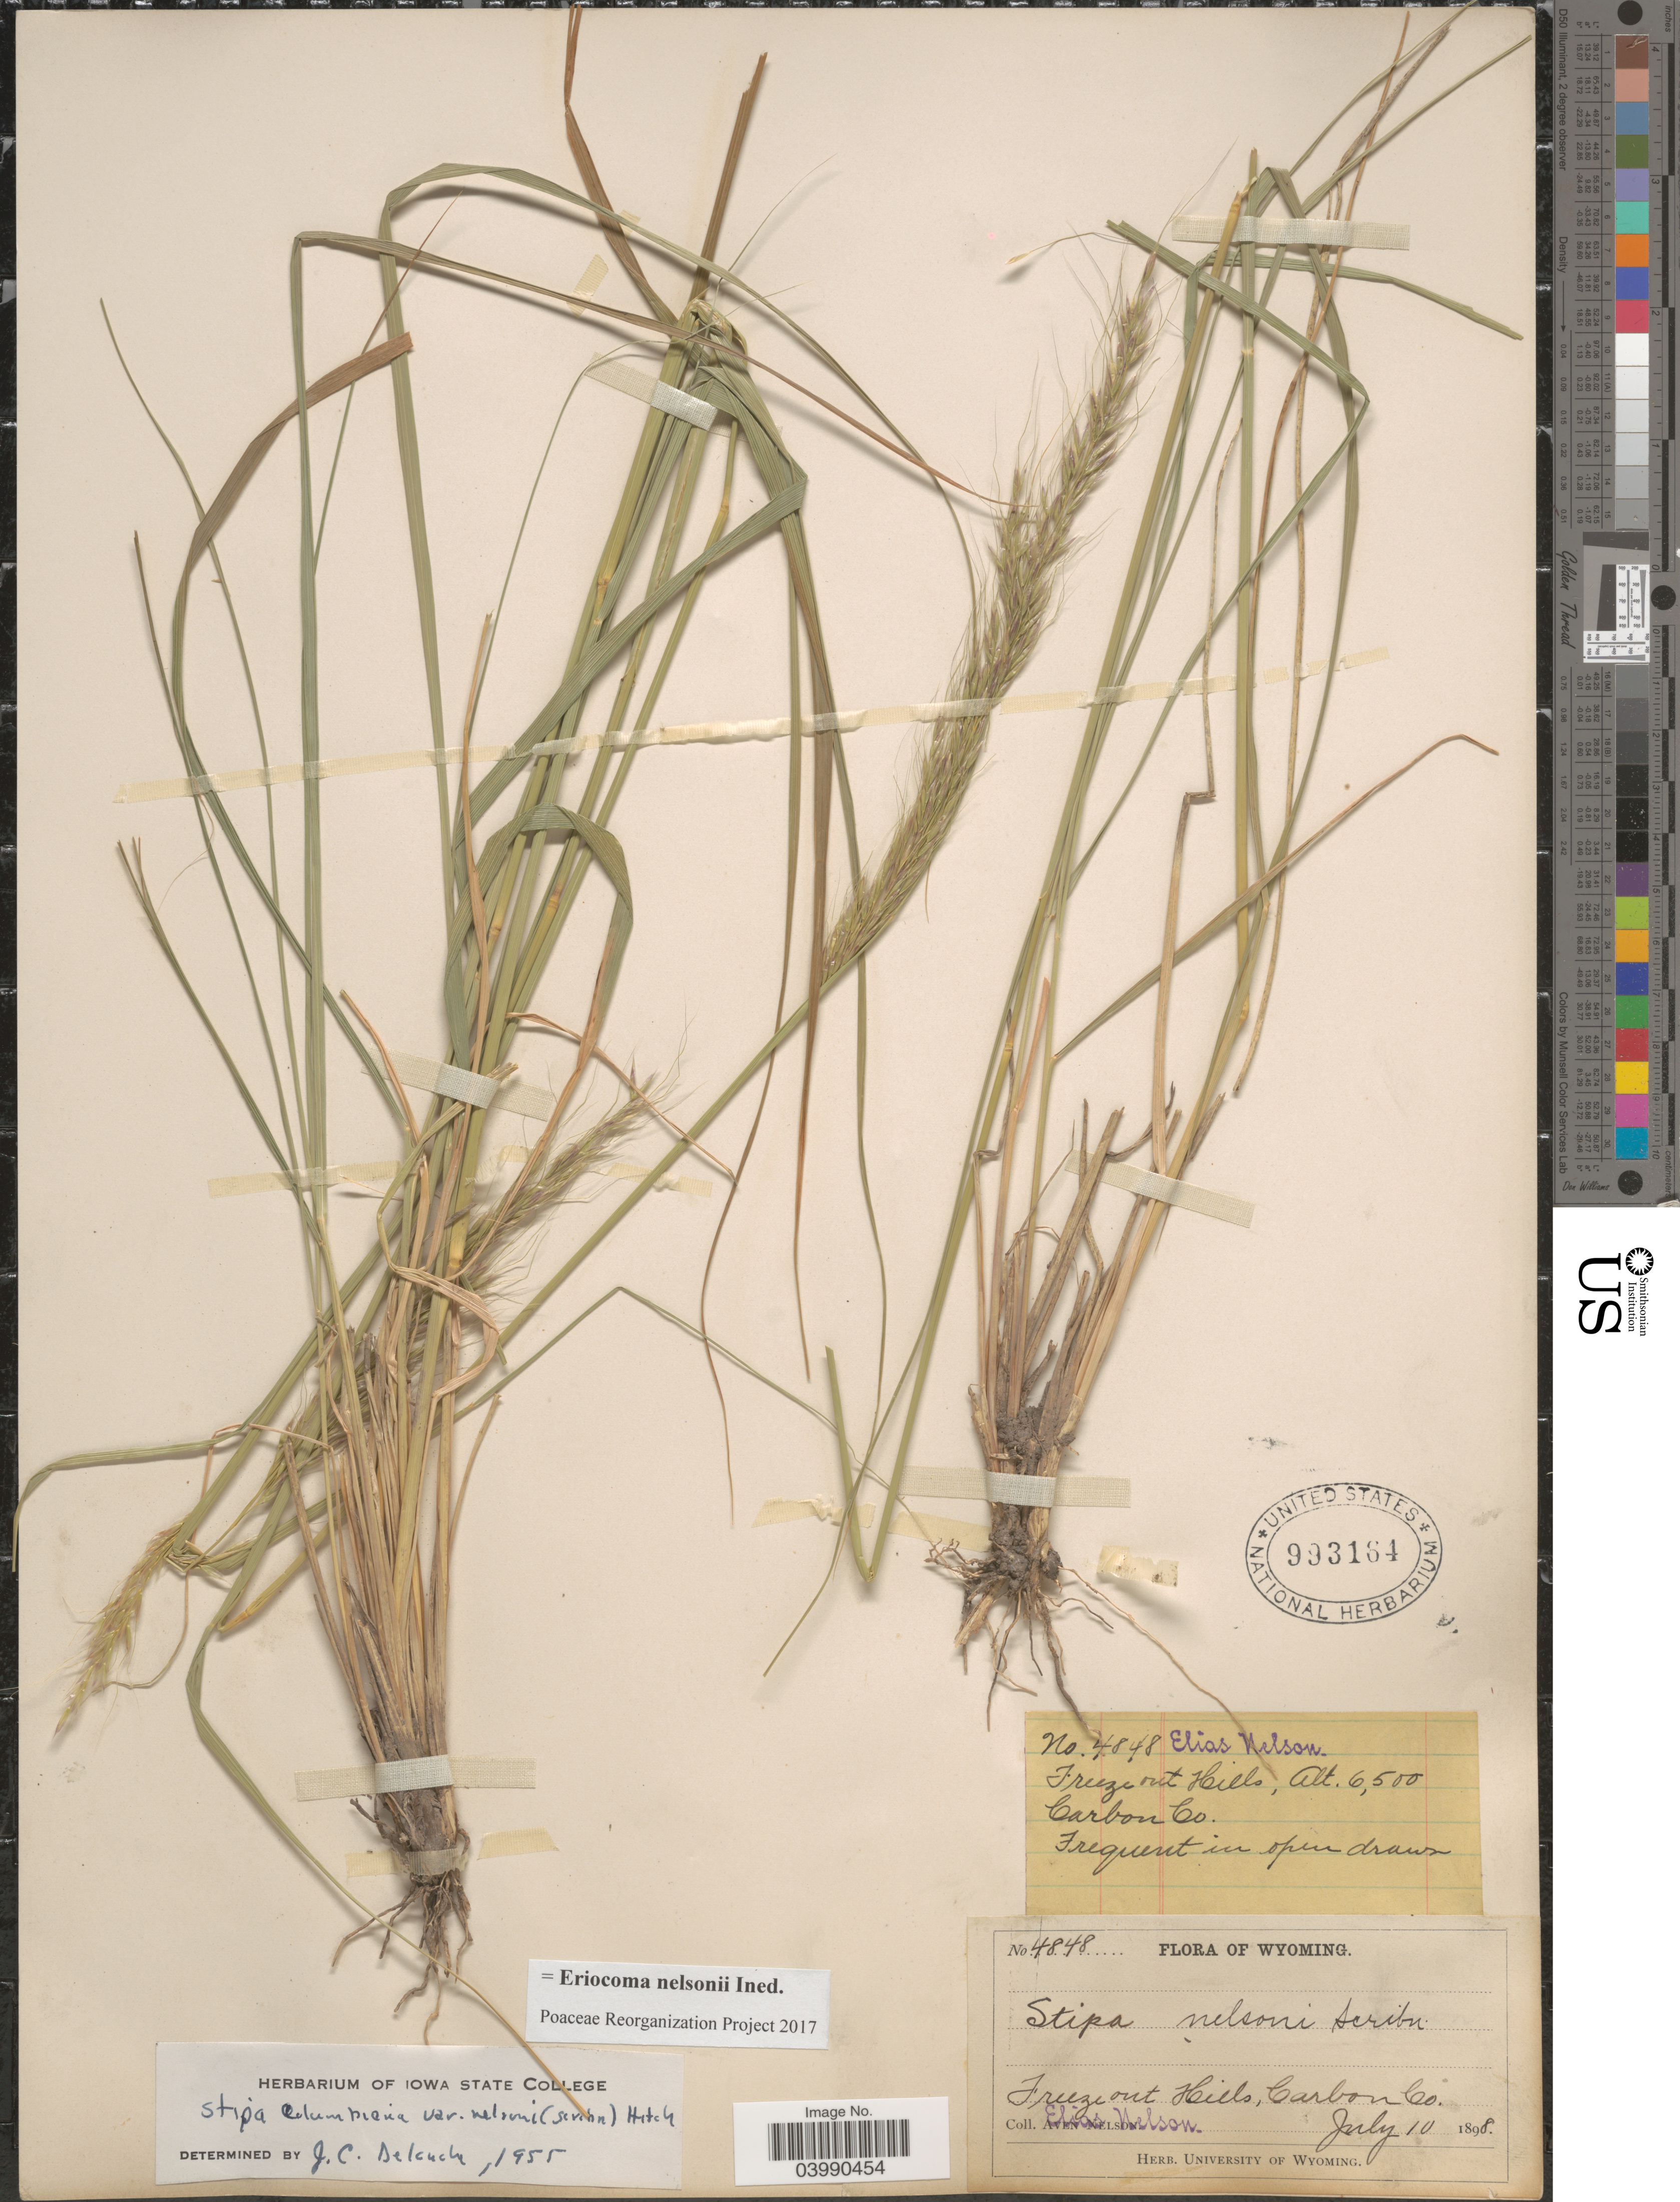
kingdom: Plantae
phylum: Tracheophyta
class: Liliopsida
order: Poales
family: Poaceae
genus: Eriocoma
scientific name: Eriocoma nelsonii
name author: (Scribn.) Romasch.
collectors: E. Nelson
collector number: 4848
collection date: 1898-07-10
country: United States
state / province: Wyoming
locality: Freeze out Hills, Carbon Co.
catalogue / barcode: US 993164